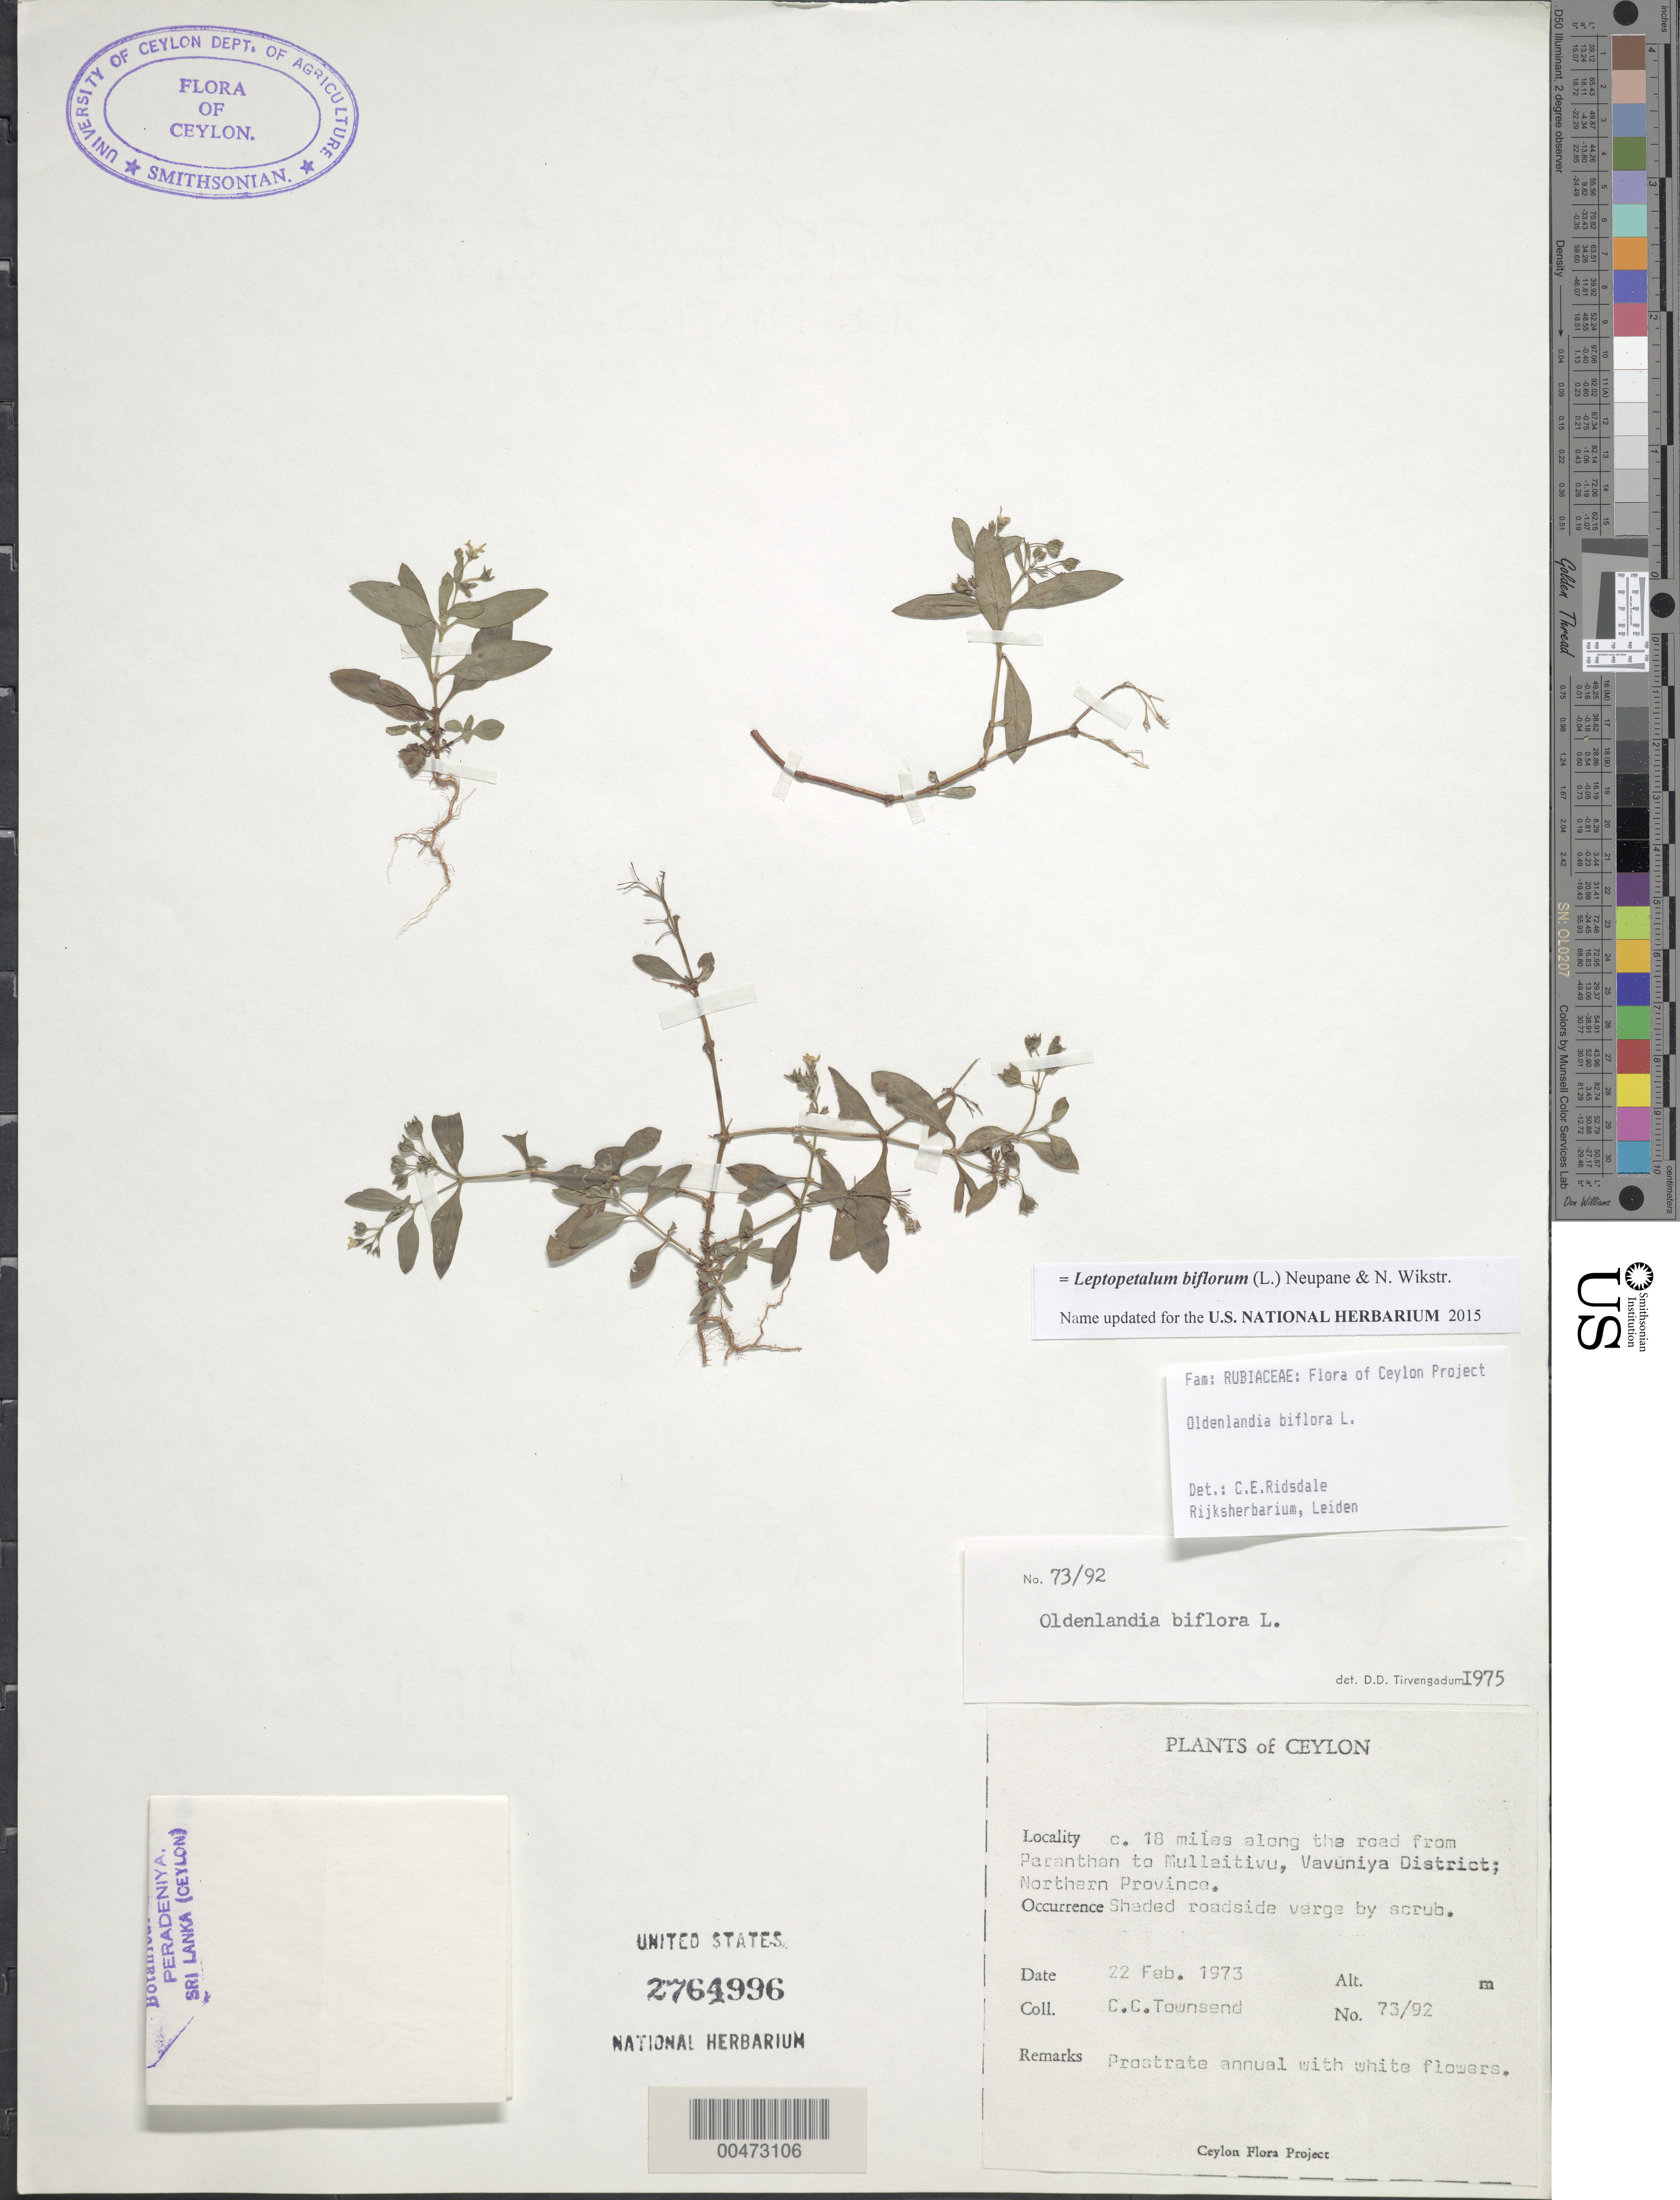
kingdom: Plantae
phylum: Tracheophyta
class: Magnoliopsida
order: Gentianales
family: Rubiaceae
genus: Leptopetalum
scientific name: Leptopetalum biflorum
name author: (L.) Neupane & N. Wikstr.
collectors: C. C. Townsend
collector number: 73/92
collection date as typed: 22 Feb 1973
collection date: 1973-02-22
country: Sri Lanka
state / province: Northern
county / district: Vavuniya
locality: ca. 18 mi along the rd from Paranthan to Mullaitivu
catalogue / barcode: US 2764996